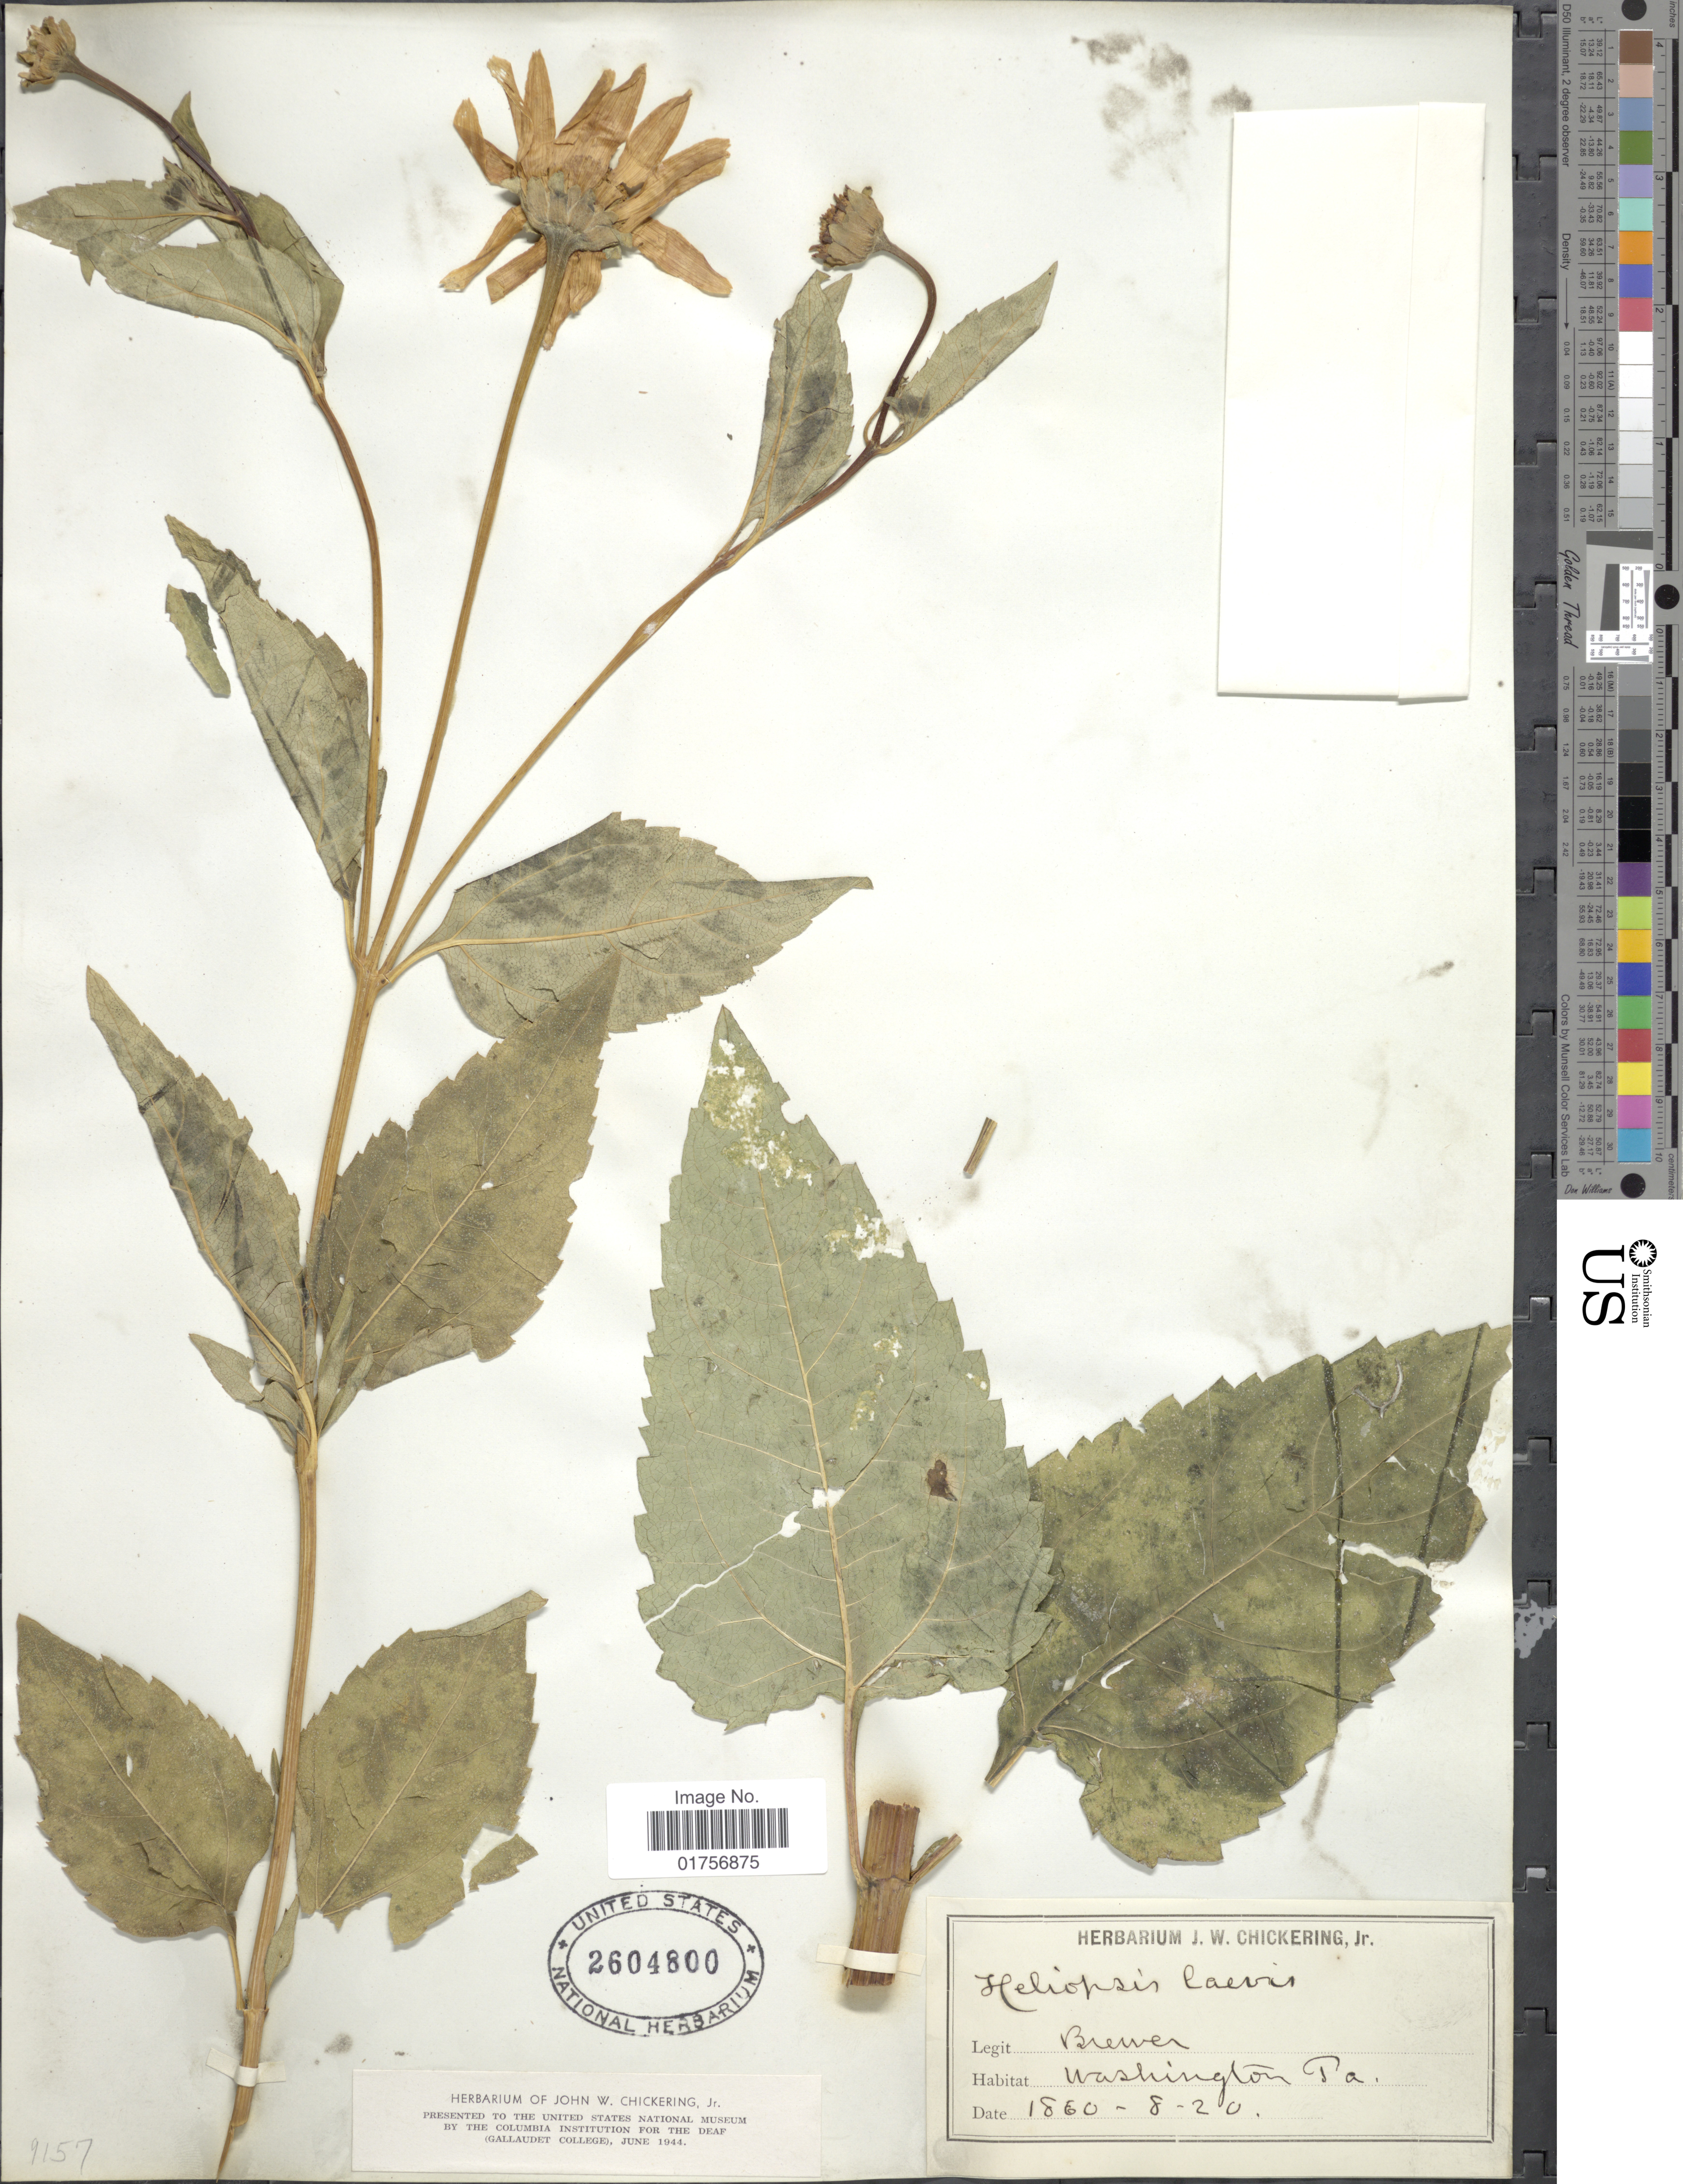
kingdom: Plantae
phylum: Tracheophyta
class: Magnoliopsida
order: Asterales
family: Asteraceae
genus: Heliopsis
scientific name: Heliopsis laevis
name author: (L.) Pers.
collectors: ex herb. J.W. Chickering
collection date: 1860-08-20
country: United States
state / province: Pennsylvania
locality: Brewer, Washington Pa.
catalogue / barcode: US 2604800